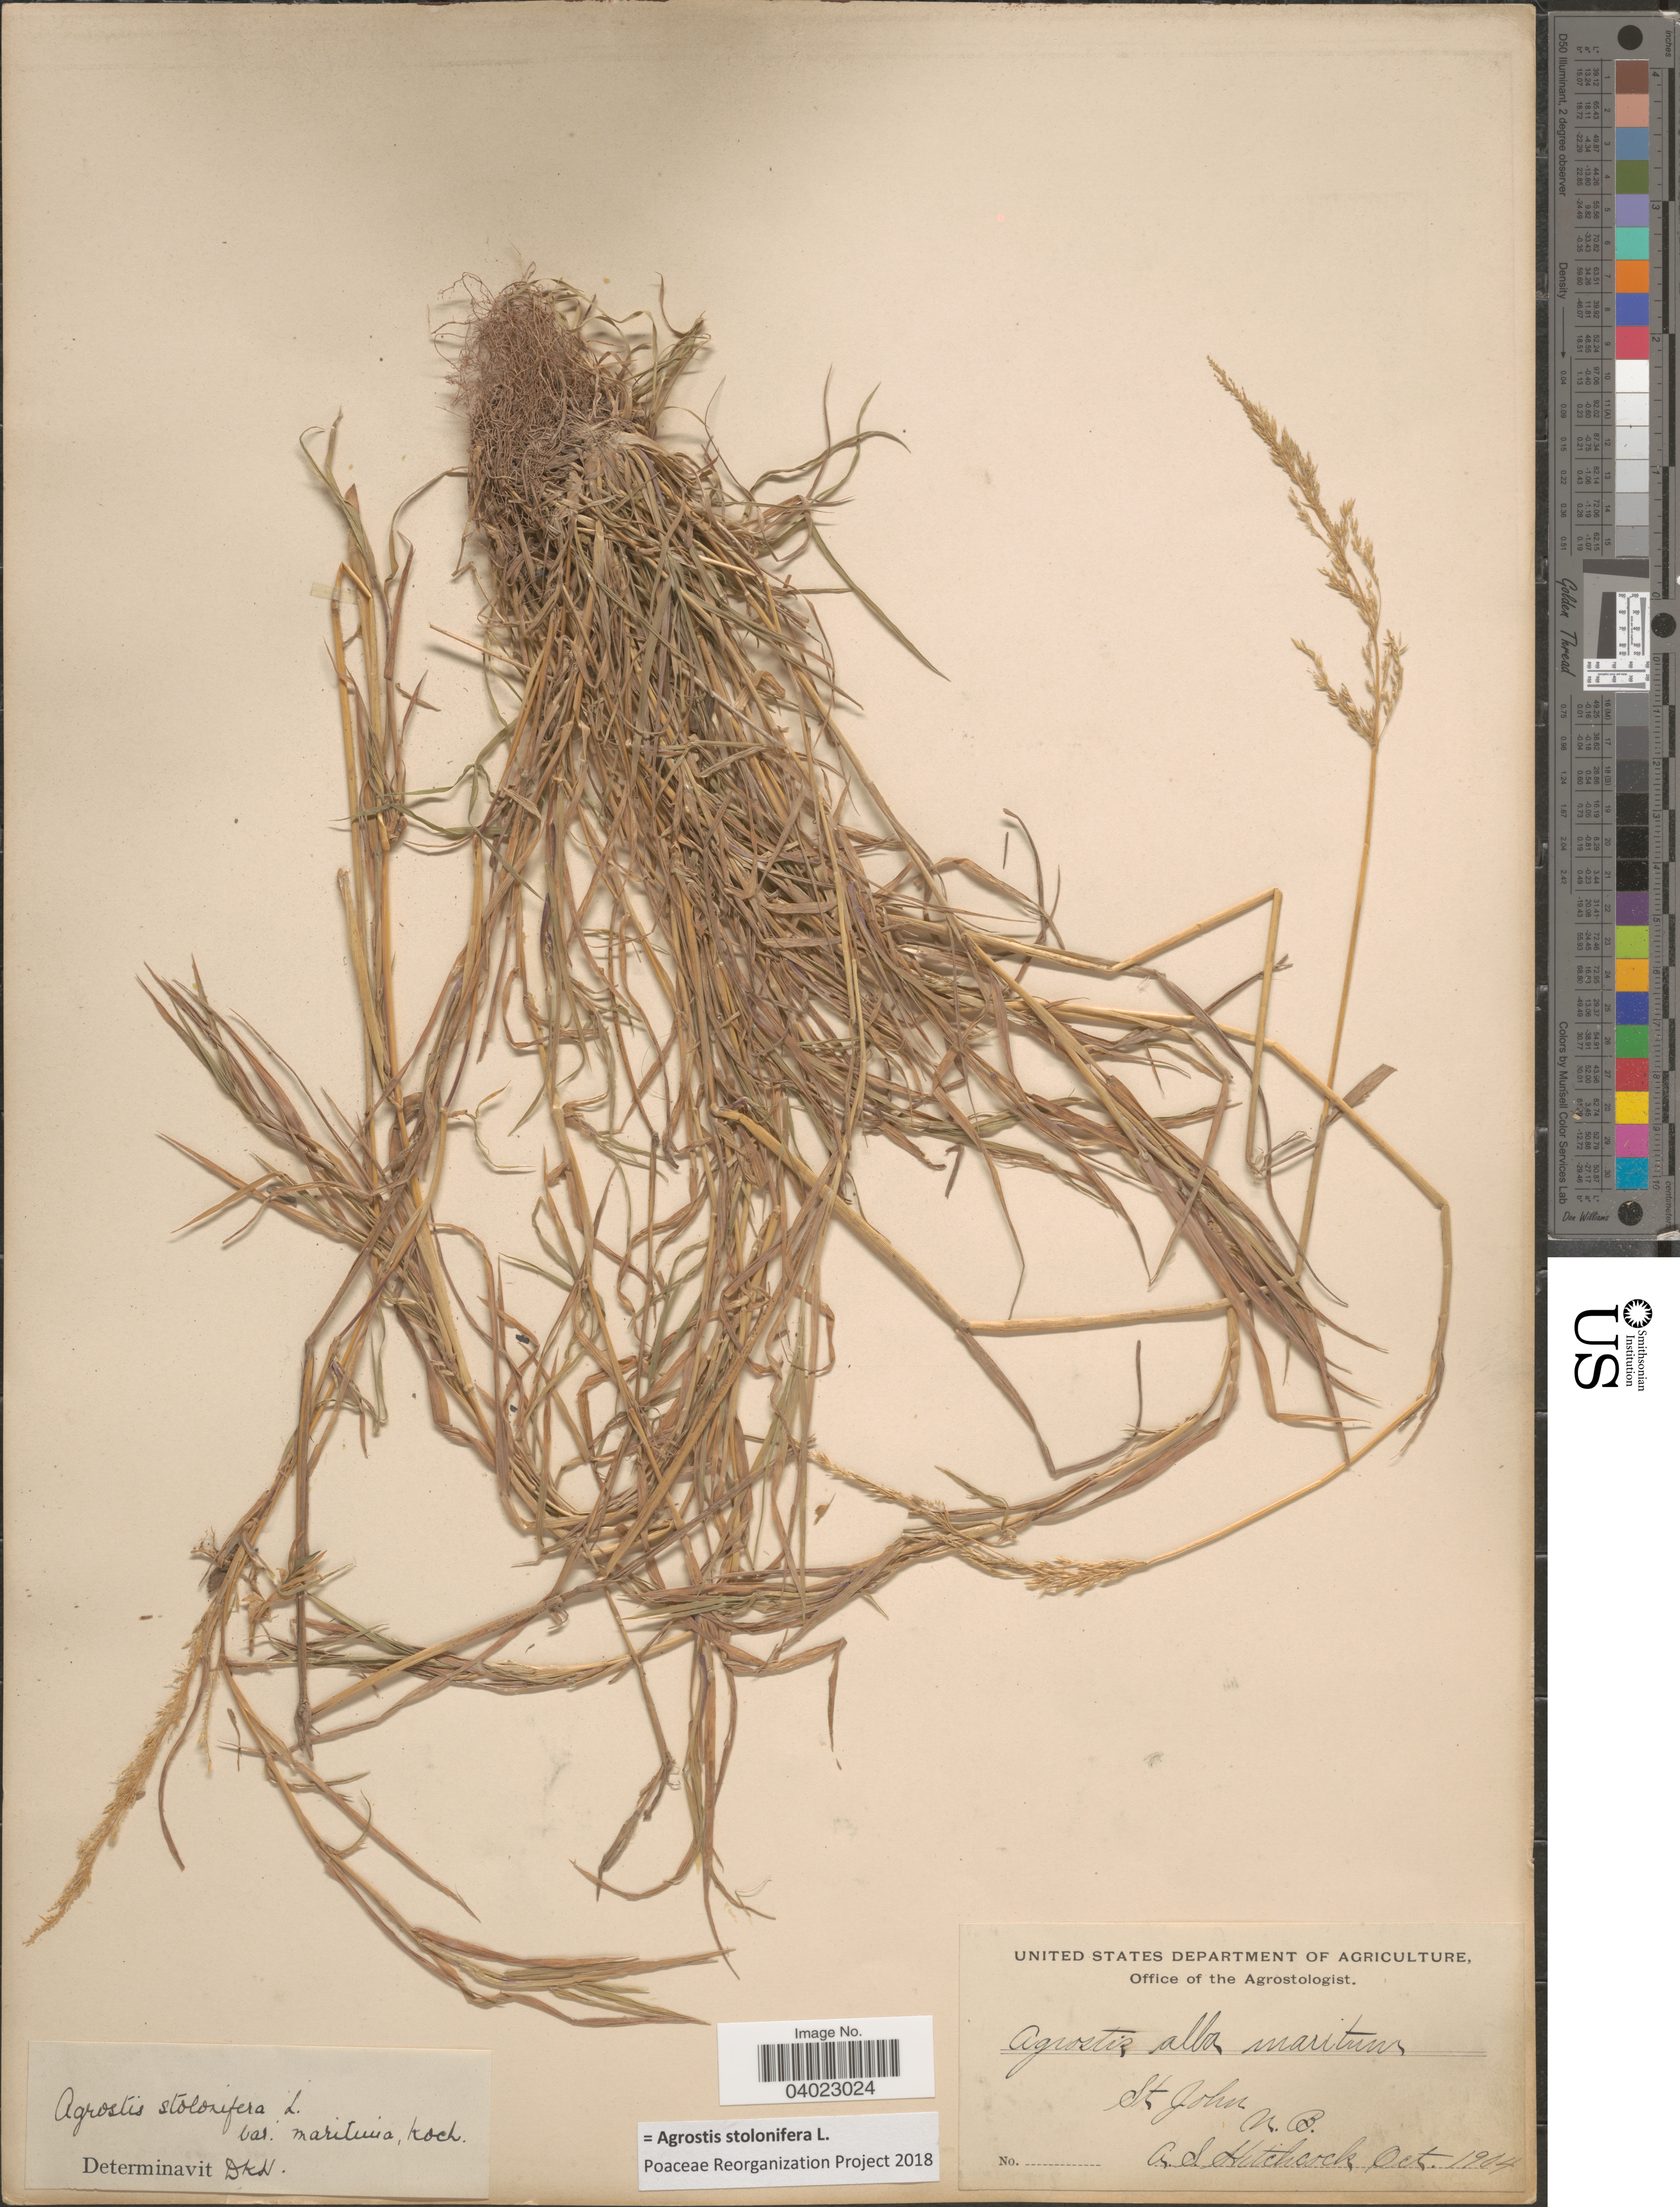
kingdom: Plantae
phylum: Tracheophyta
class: Liliopsida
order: Poales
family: Poaceae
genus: Agrostis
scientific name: Agrostis stolonifera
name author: L.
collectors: A. S. Hitchcock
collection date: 1904-10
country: Canada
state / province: New Brunswick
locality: St John.